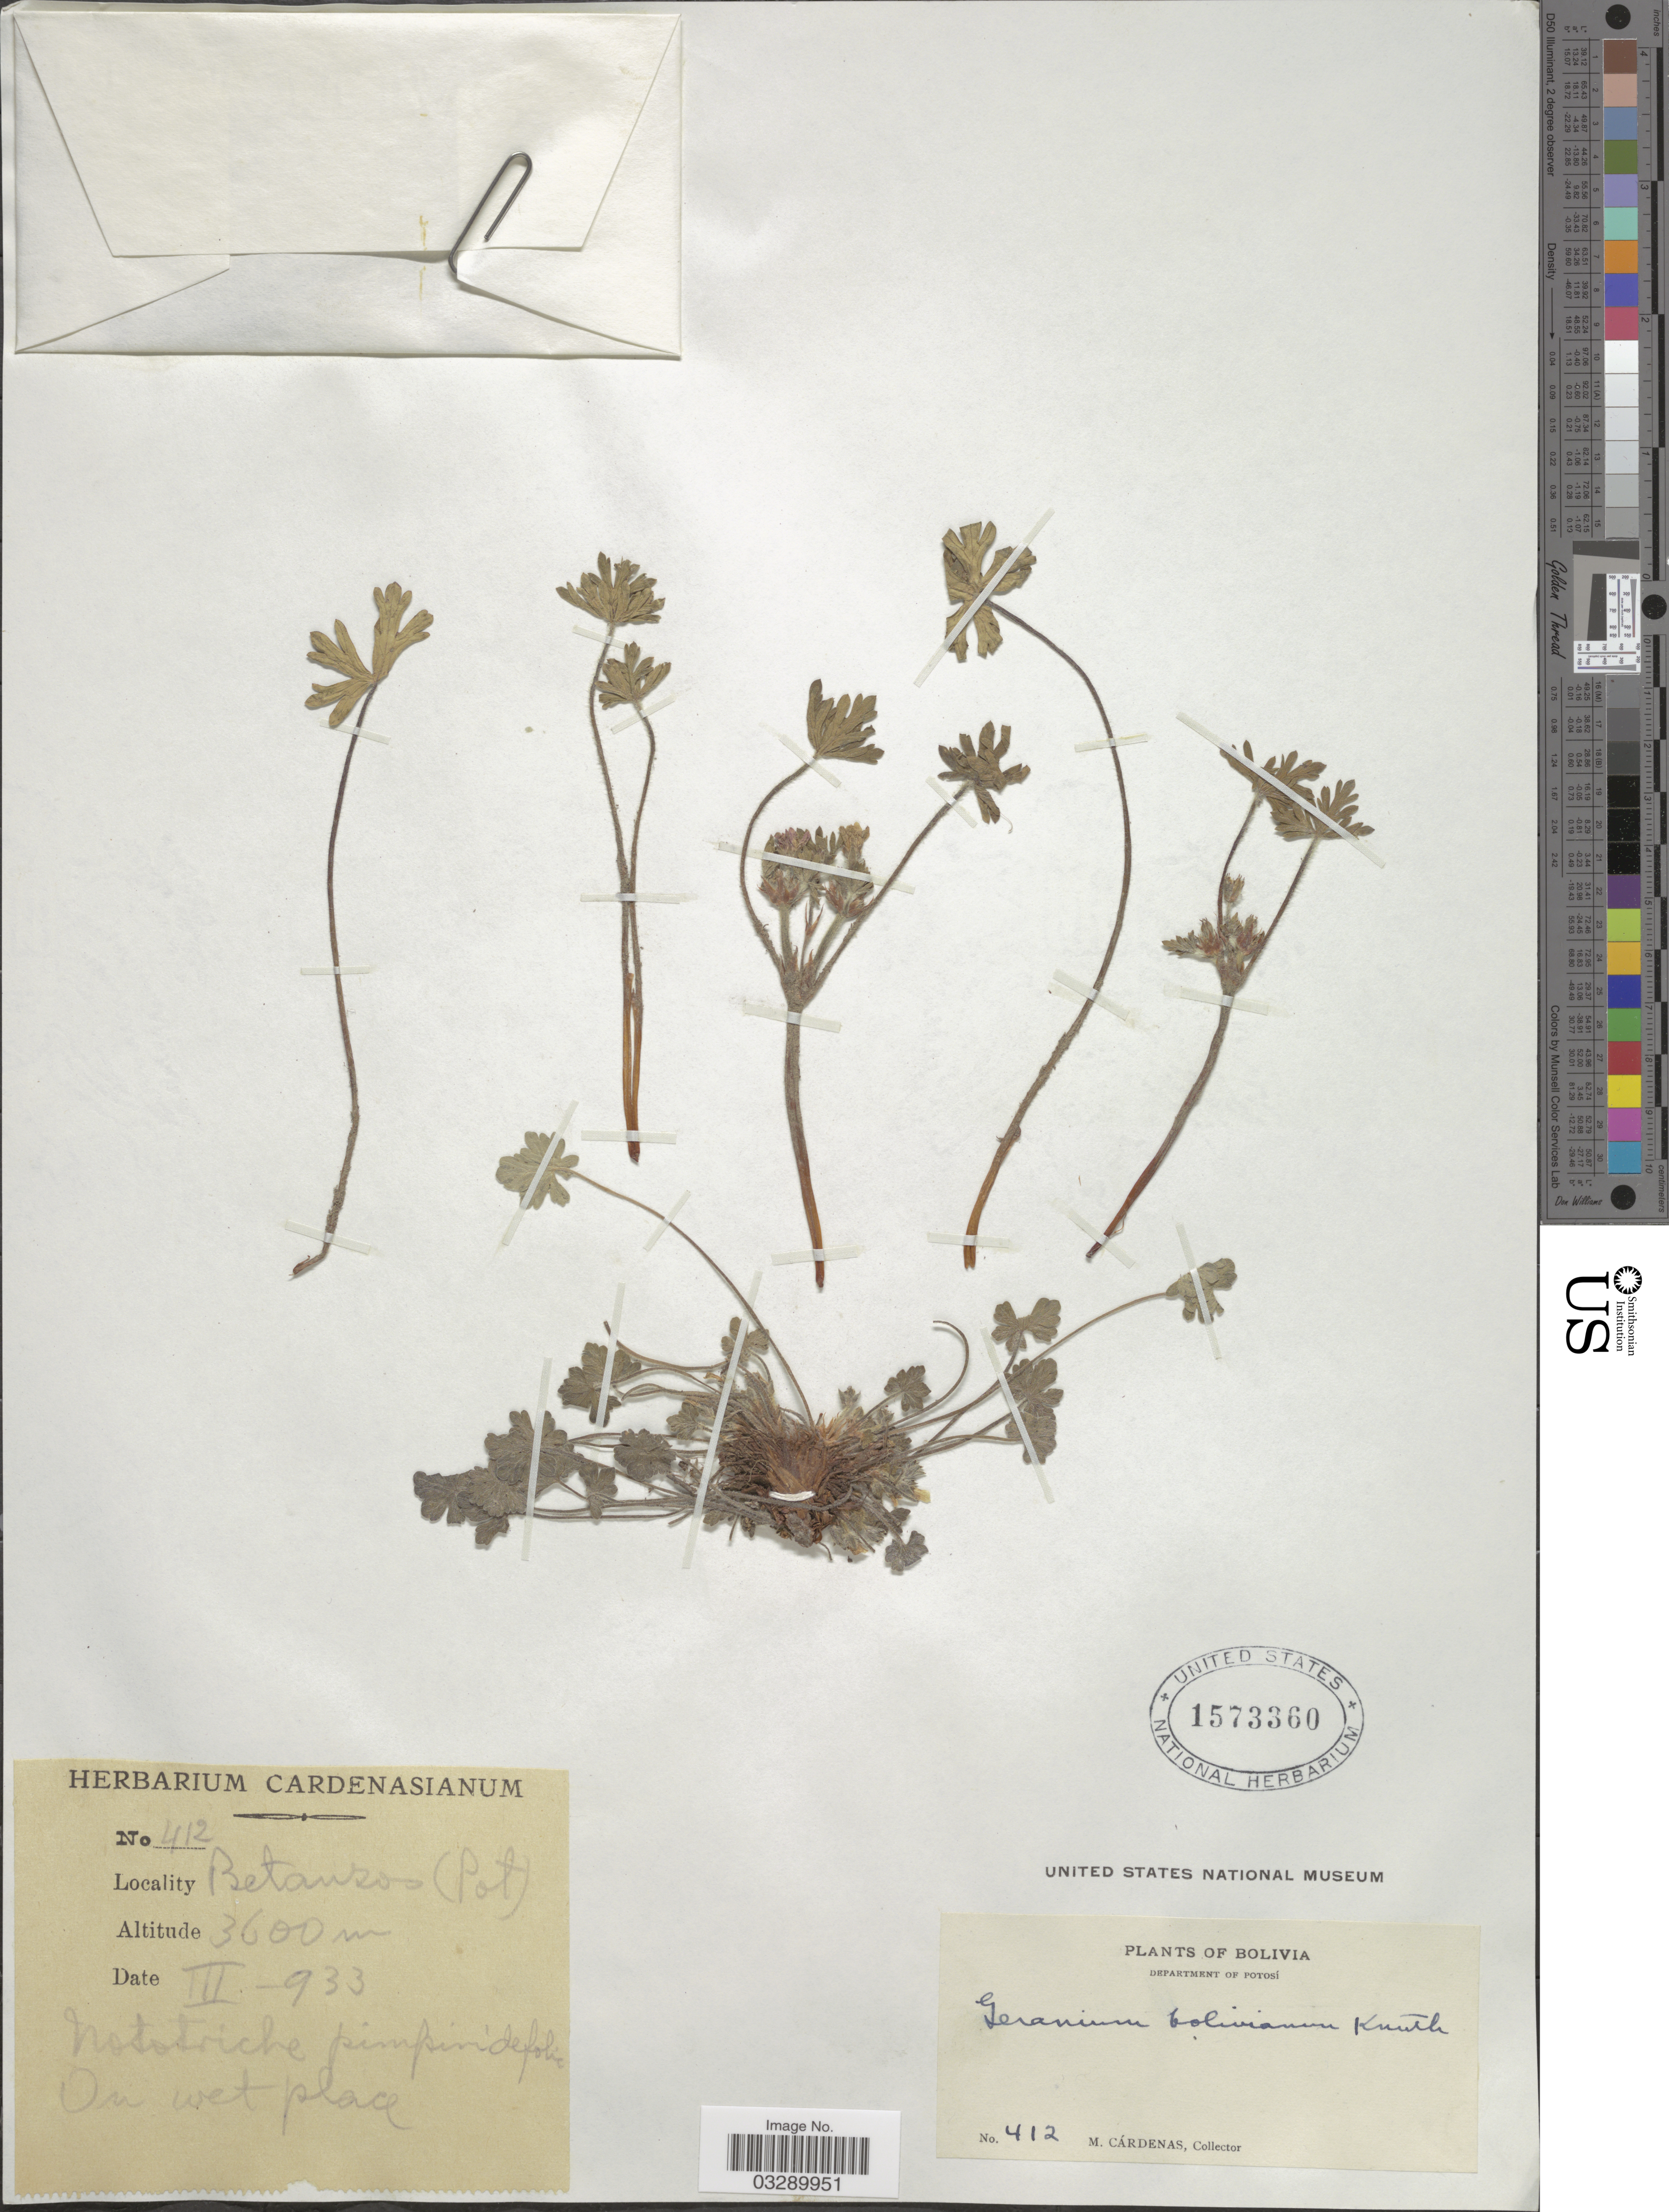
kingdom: Plantae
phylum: Tracheophyta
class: Magnoliopsida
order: Geraniales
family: Geraniaceae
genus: Geranium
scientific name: Geranium bolivianum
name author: R. Knuth in Engl.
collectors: M. Cárdenas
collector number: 412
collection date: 1933-03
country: Bolivia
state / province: Potosi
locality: Department of Potosí. Betansos (Pot).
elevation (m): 3600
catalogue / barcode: US 1573360